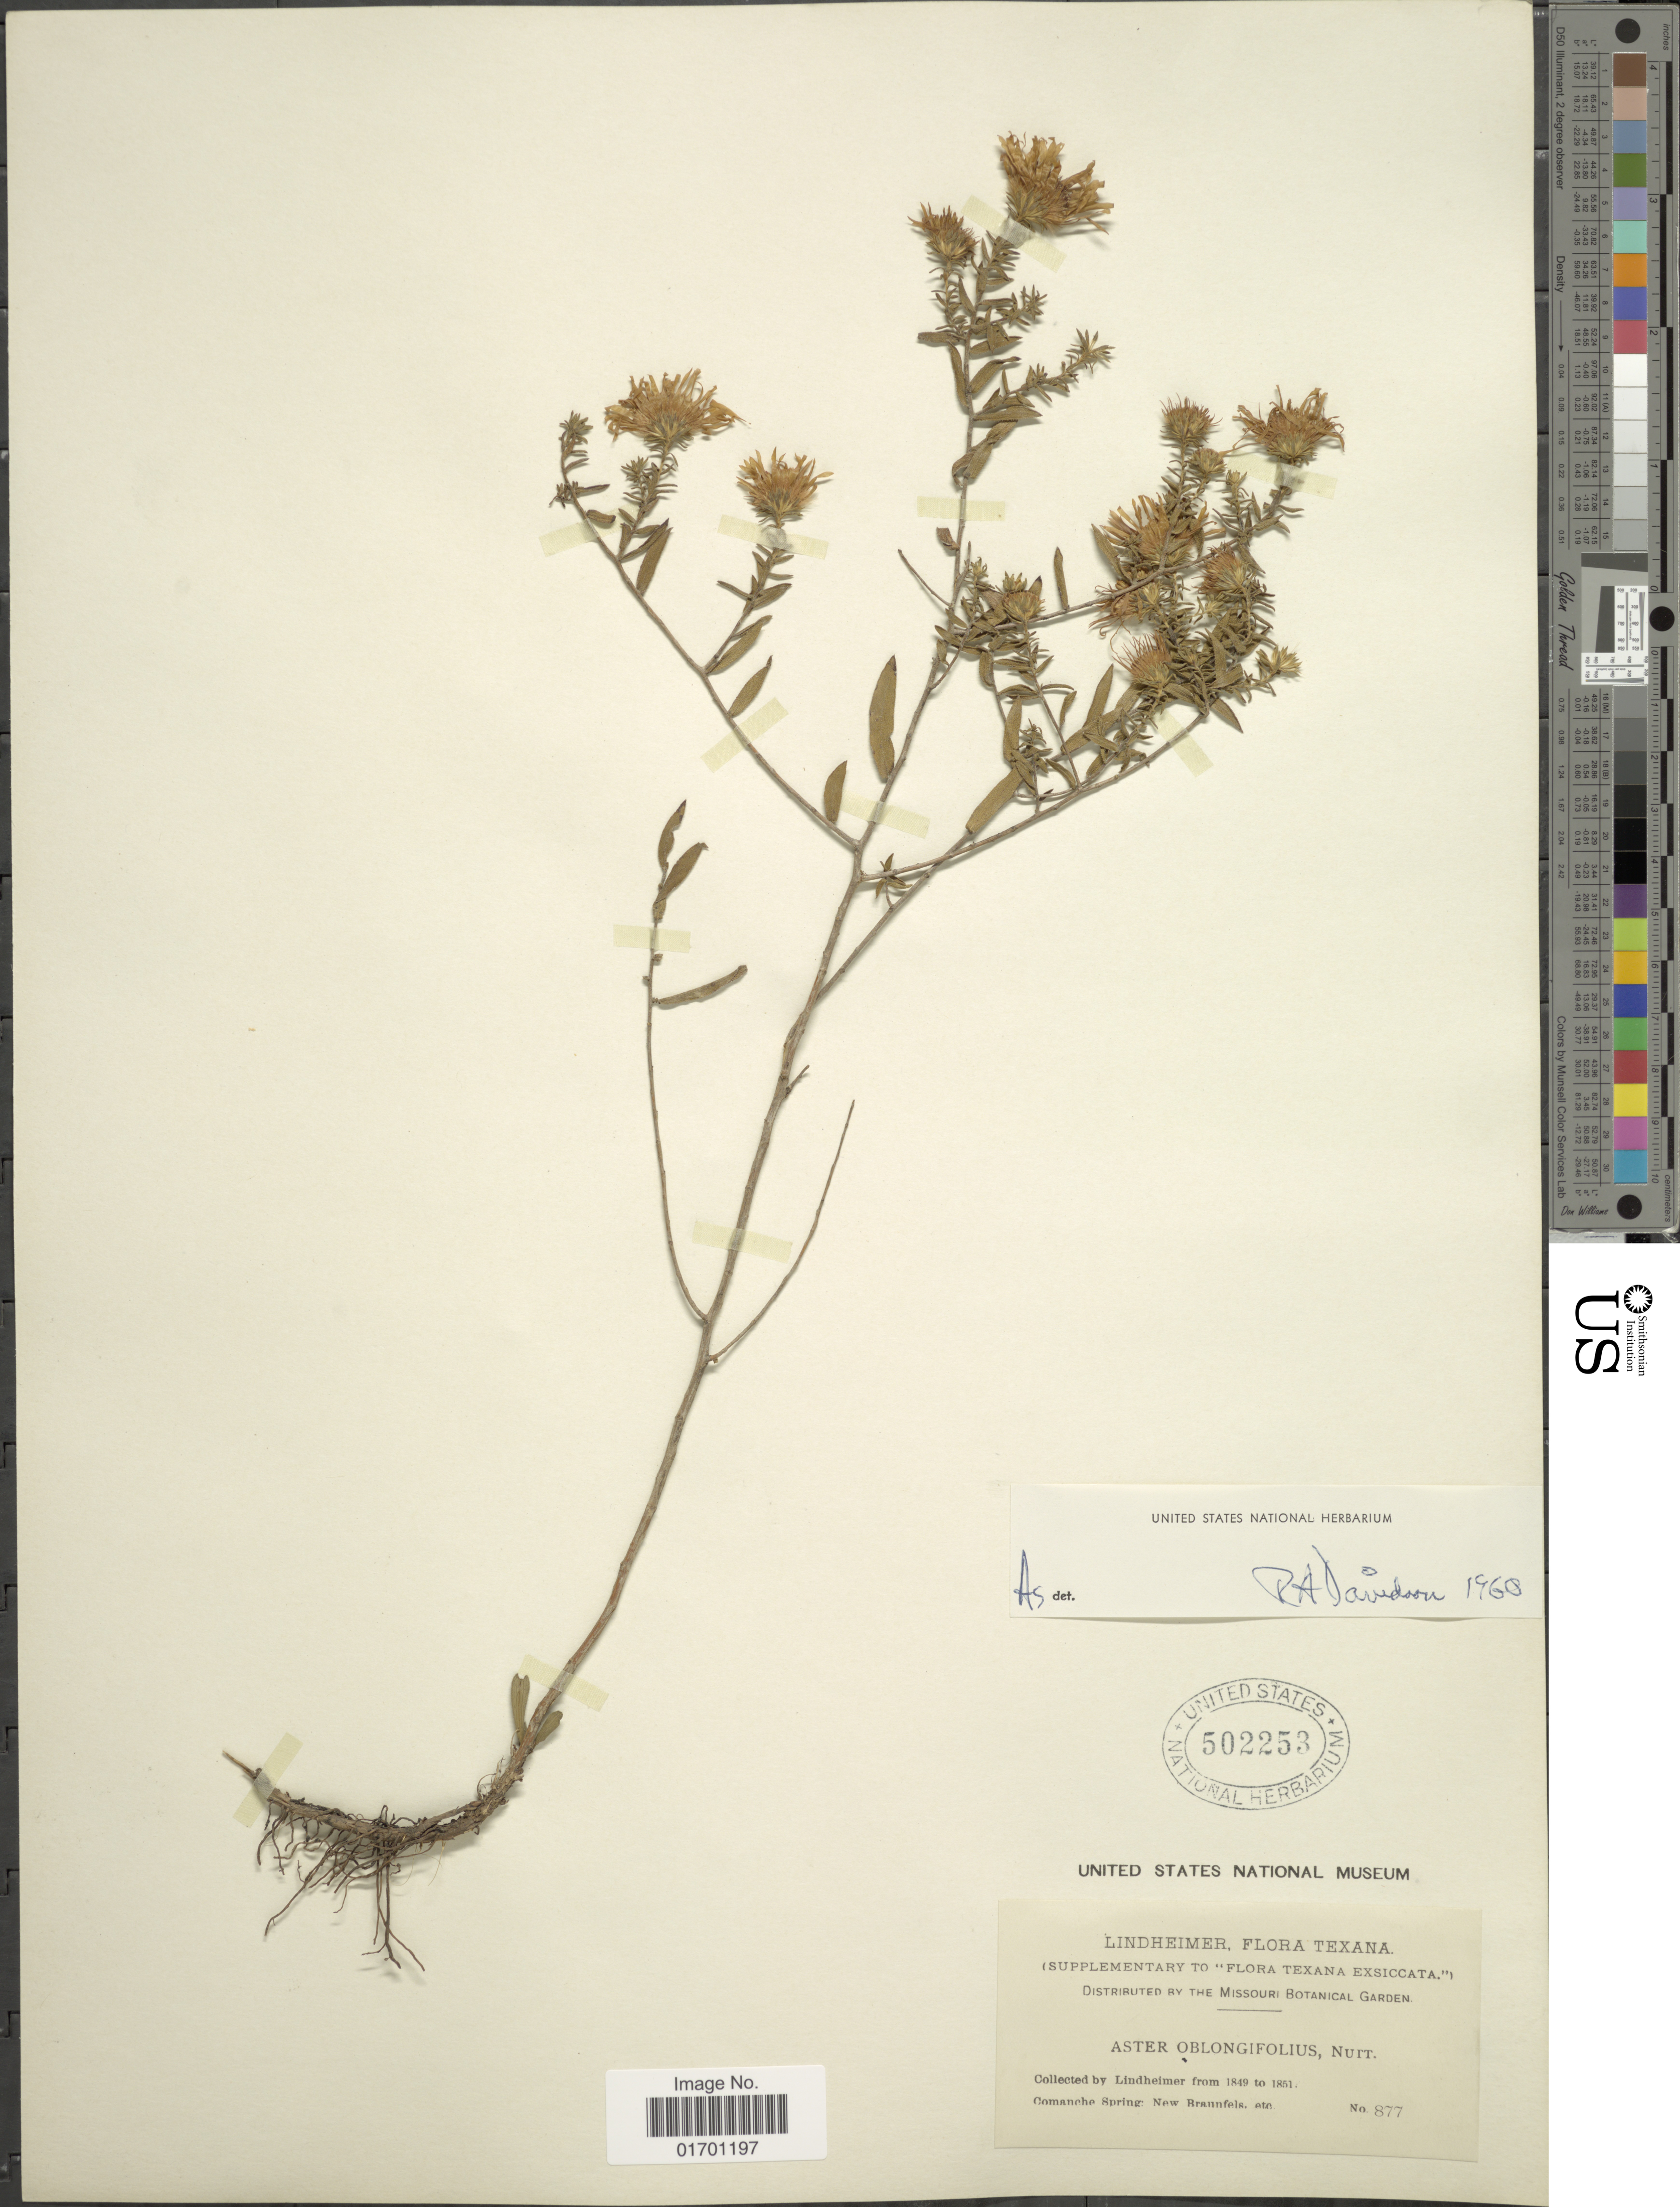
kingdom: Plantae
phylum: Tracheophyta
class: Magnoliopsida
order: Asterales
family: Asteraceae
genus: Symphyotrichum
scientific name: Symphyotrichum oblongifolium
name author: (Nutt.) G.L. Nesom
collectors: -. Lindheimer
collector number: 877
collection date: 1849/1851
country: United States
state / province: Texas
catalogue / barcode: US 502253